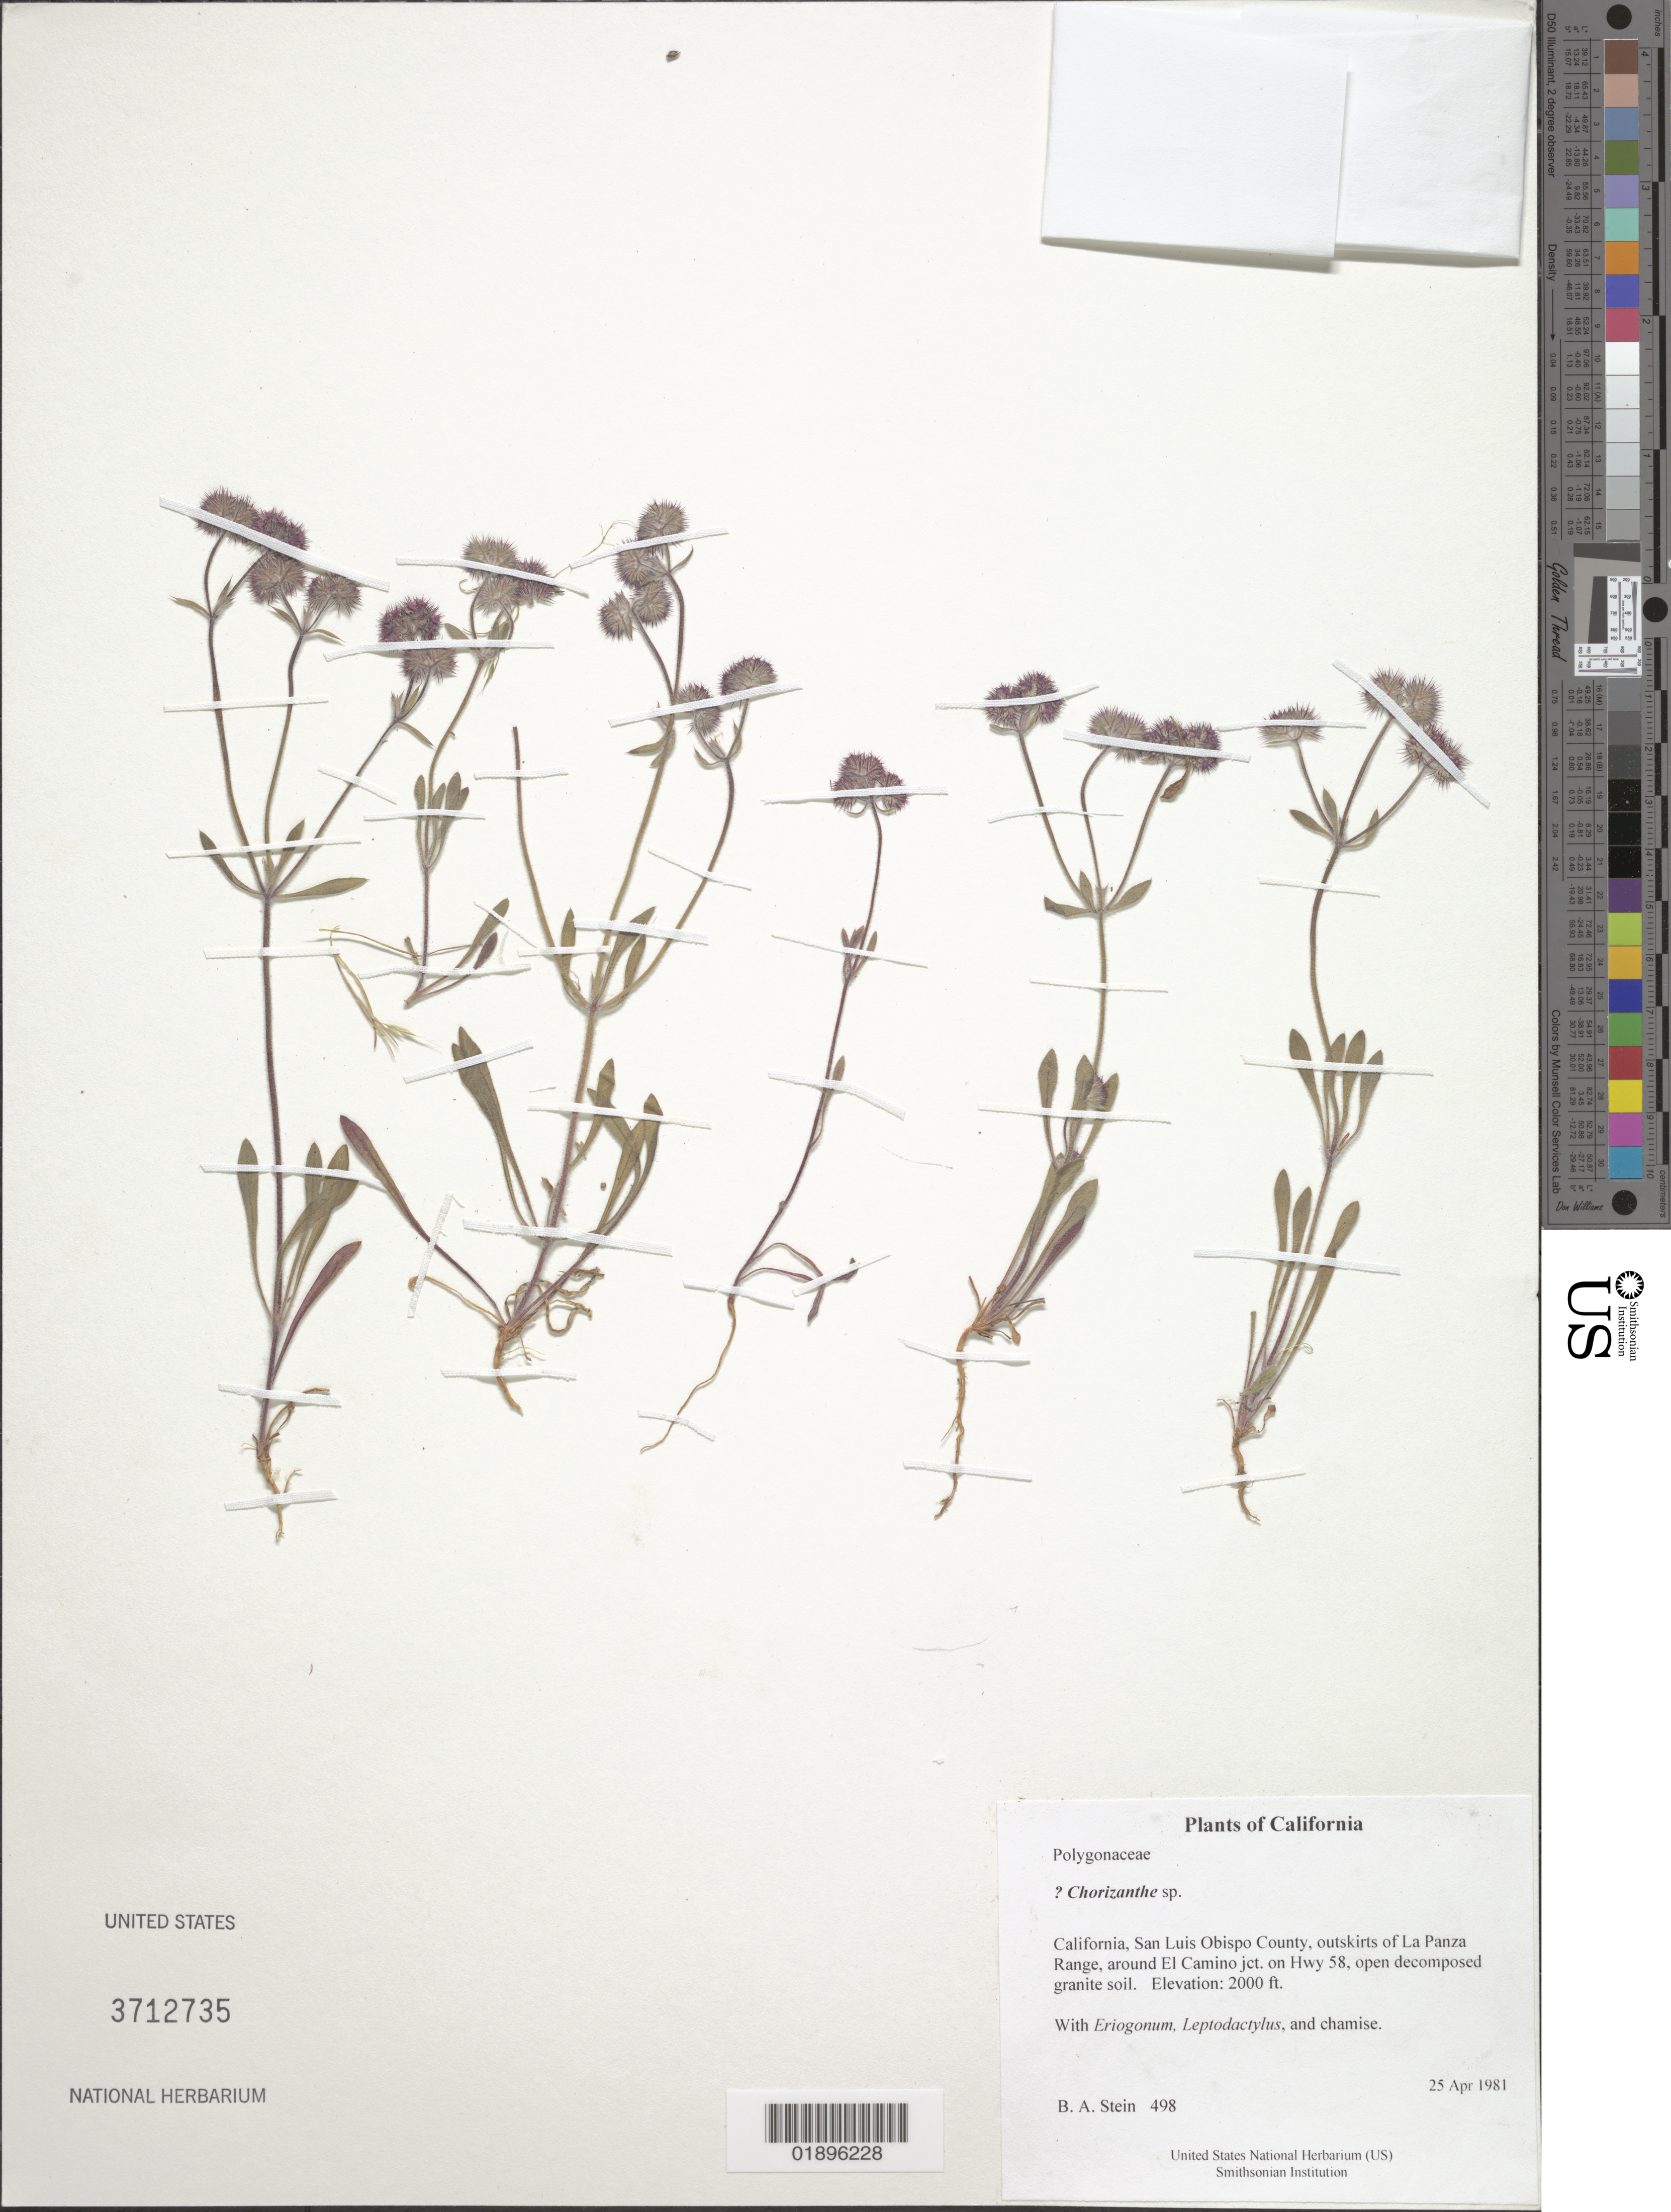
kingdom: Plantae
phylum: Tracheophyta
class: Magnoliopsida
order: Caryophyllales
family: Polygonaceae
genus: Chorizanthe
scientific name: Chorizanthe sp.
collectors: B. A. Stein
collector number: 498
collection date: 1981-04-25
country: United States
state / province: California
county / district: San Luis Obispo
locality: Outskirts of La Panza Range, around El Camino jct on Hwy 58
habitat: Open decomposed granite soil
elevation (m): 610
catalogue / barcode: US 3712735